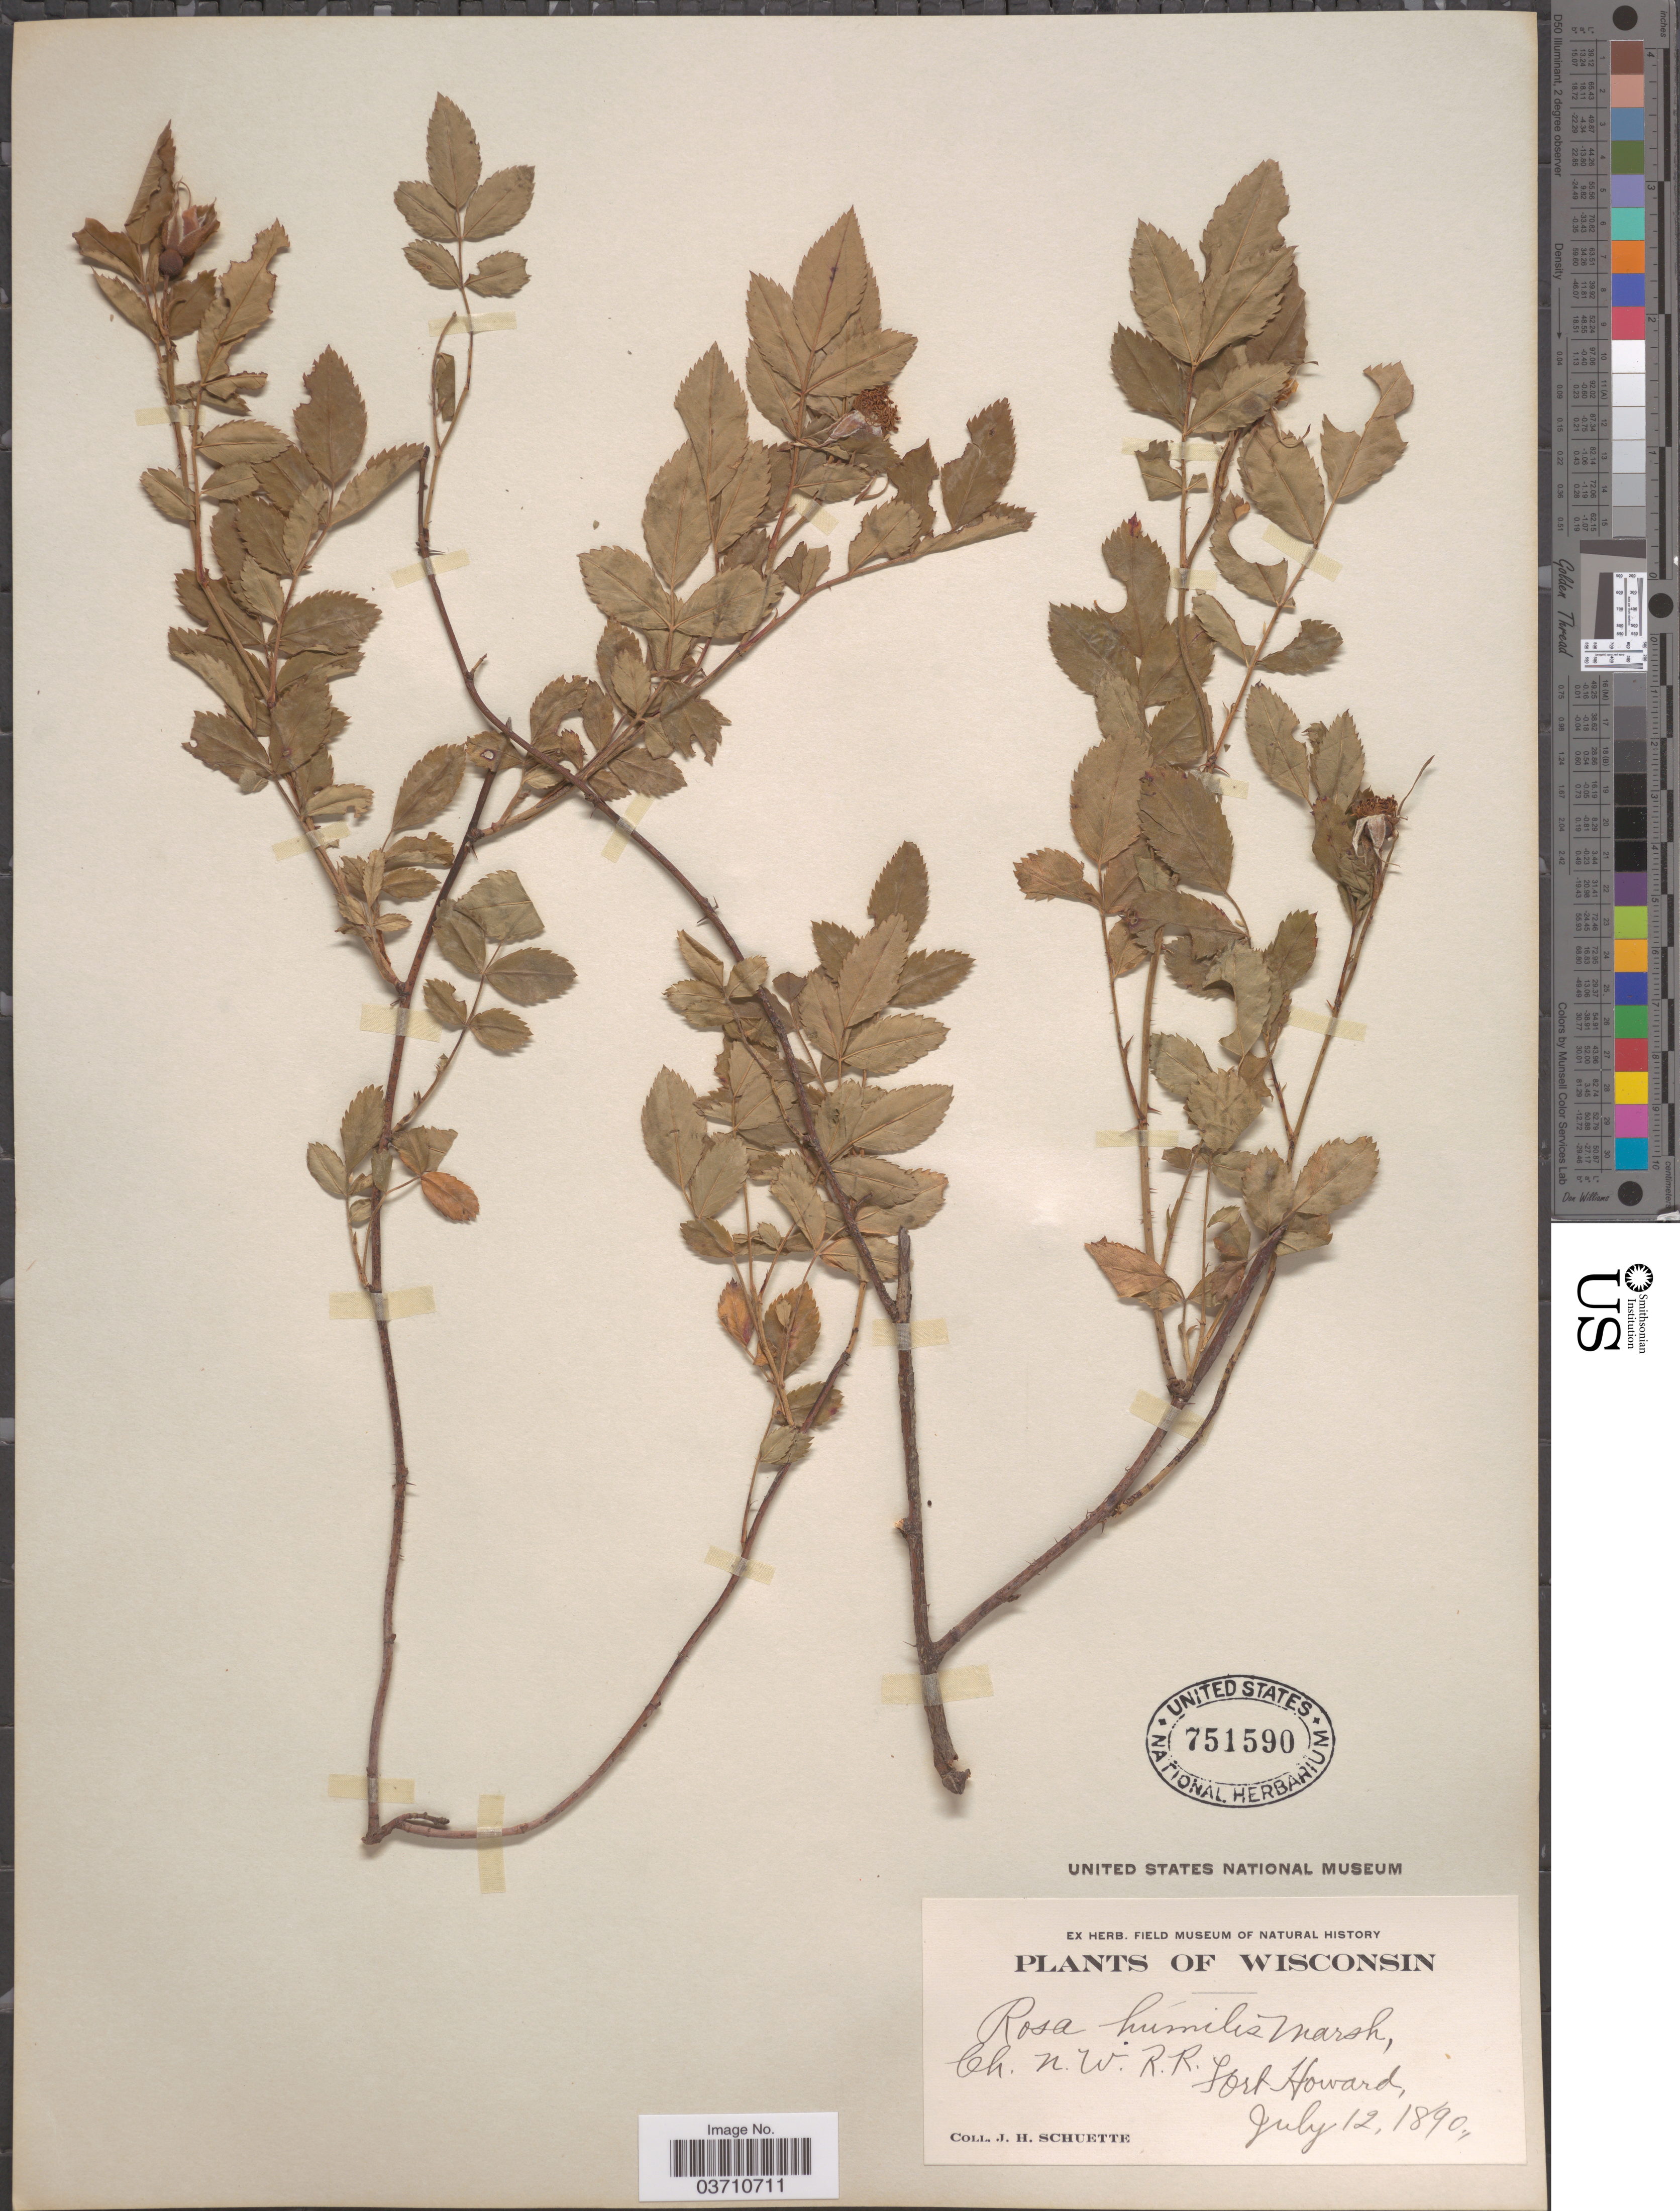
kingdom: Plantae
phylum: Tracheophyta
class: Magnoliopsida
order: Rosales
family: Rosaceae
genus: Rosa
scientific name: Rosa carolina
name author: L.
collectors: J. H. Schuette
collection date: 1890-07-12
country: United States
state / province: Wisconsin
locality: Ch. N.W. R.R. [Chicago and North Western Railroad], Fort Howard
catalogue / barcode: US 751590